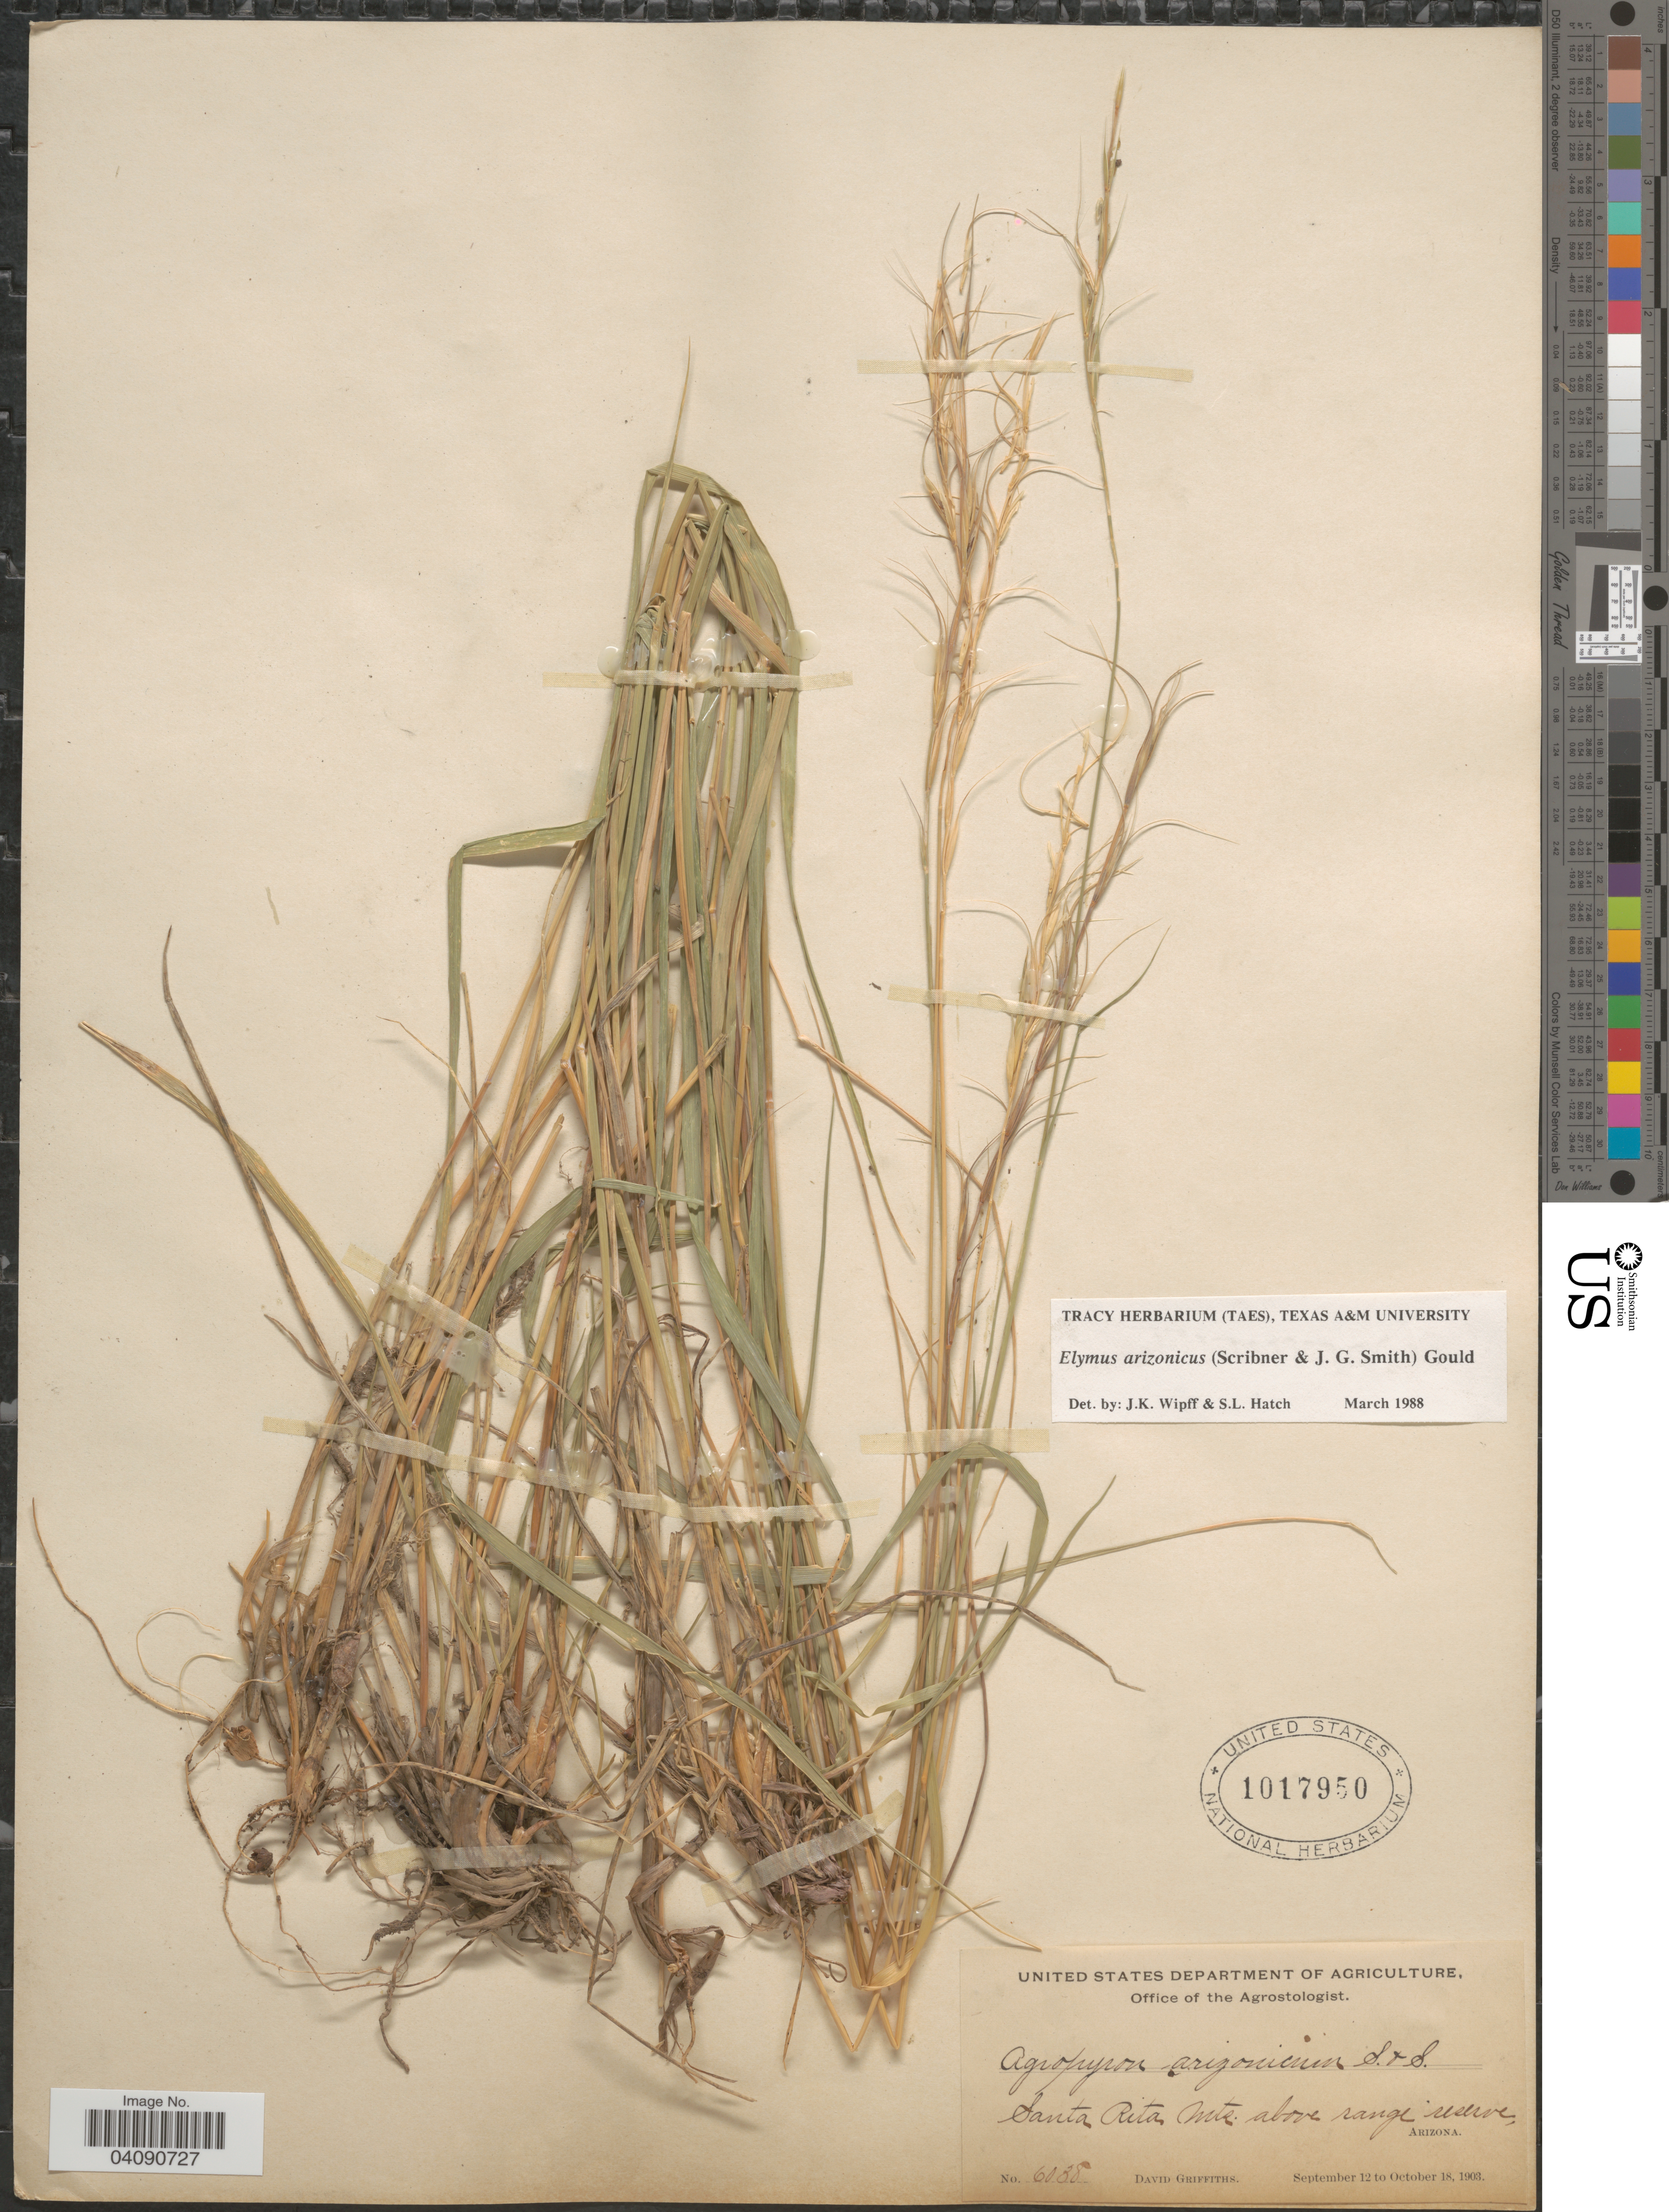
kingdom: Plantae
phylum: Tracheophyta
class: Liliopsida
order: Poales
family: Poaceae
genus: Elymus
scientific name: Elymus arizonicus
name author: (Scribn. & J.G. Sm.) Gould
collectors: D. Griffiths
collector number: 6038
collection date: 1903-09-12/1903-10-18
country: United States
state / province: Arizona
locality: Santa Rita Mts. above range reserve.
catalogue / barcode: US 1017950